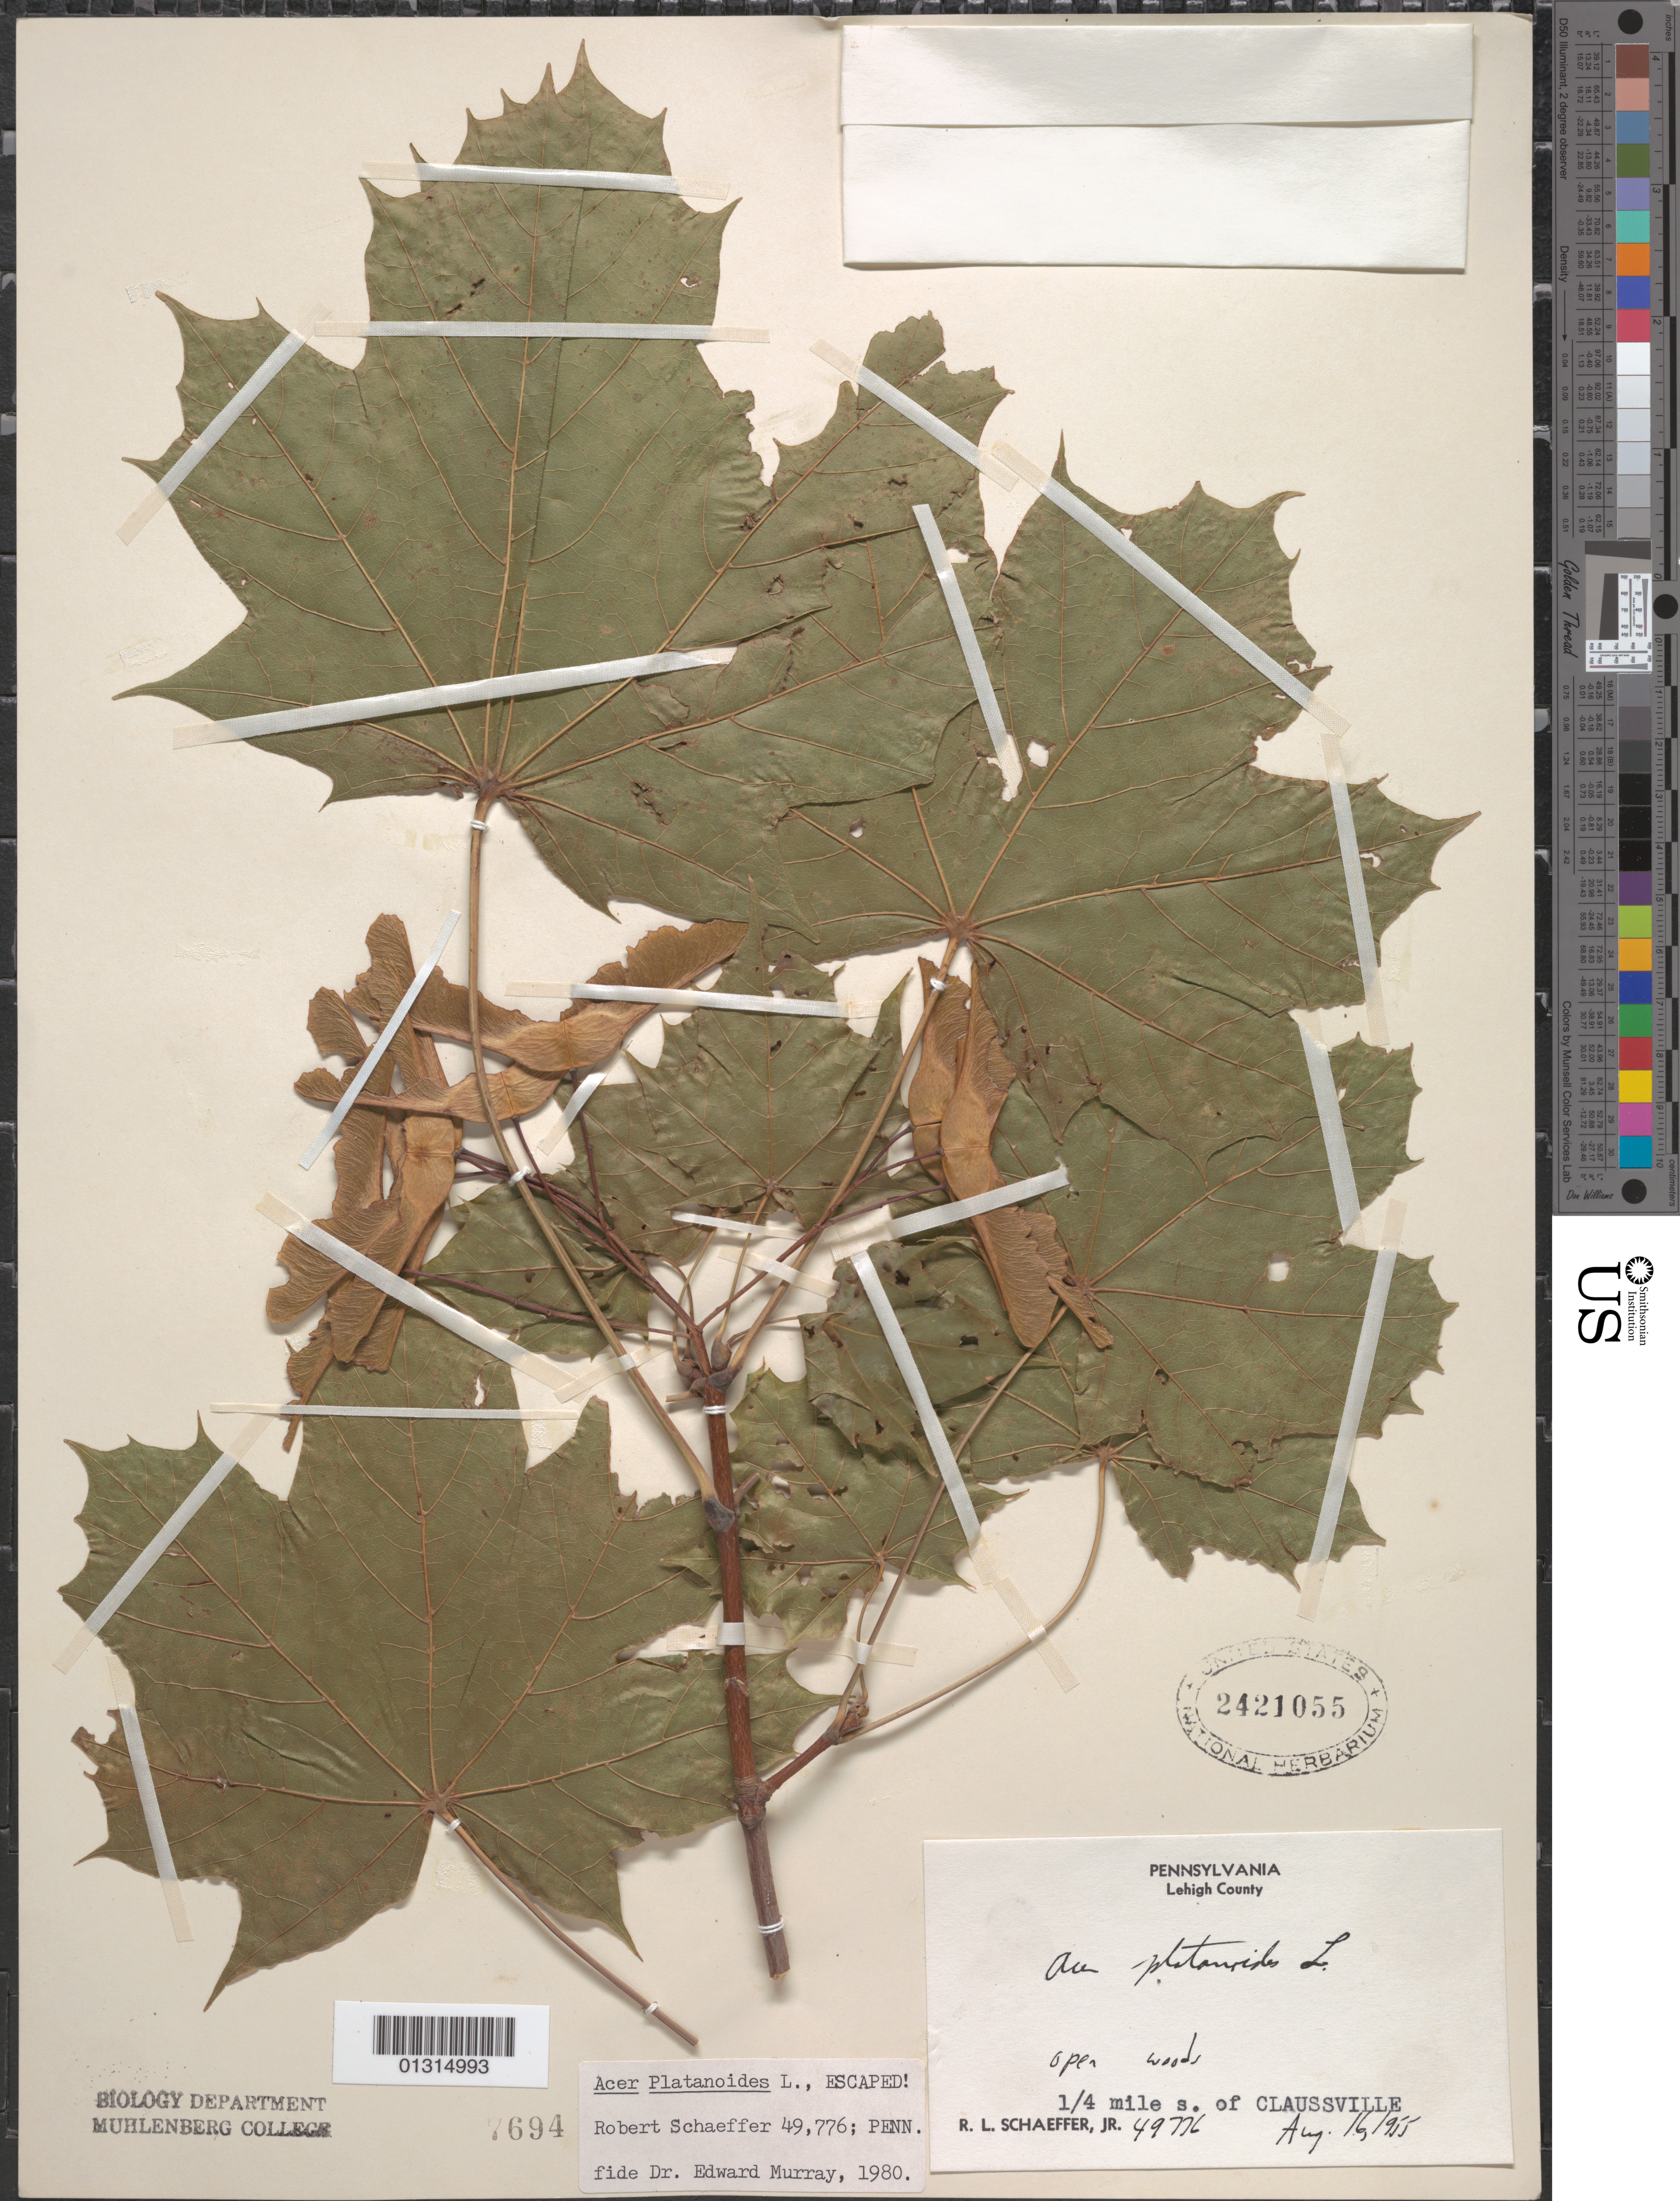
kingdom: Plantae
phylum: Tracheophyta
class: Magnoliopsida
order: Sapindales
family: Sapindaceae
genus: Acer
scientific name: Acer platanoides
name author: L.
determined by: Murray, Edward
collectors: R. L. Schaeffer Jr.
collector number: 49776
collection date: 1955-08-16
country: United States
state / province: Pennsylvania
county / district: Lehigh County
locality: Lehigh County, 1/4 mile S of Claussville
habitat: Open woods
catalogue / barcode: US 2421055